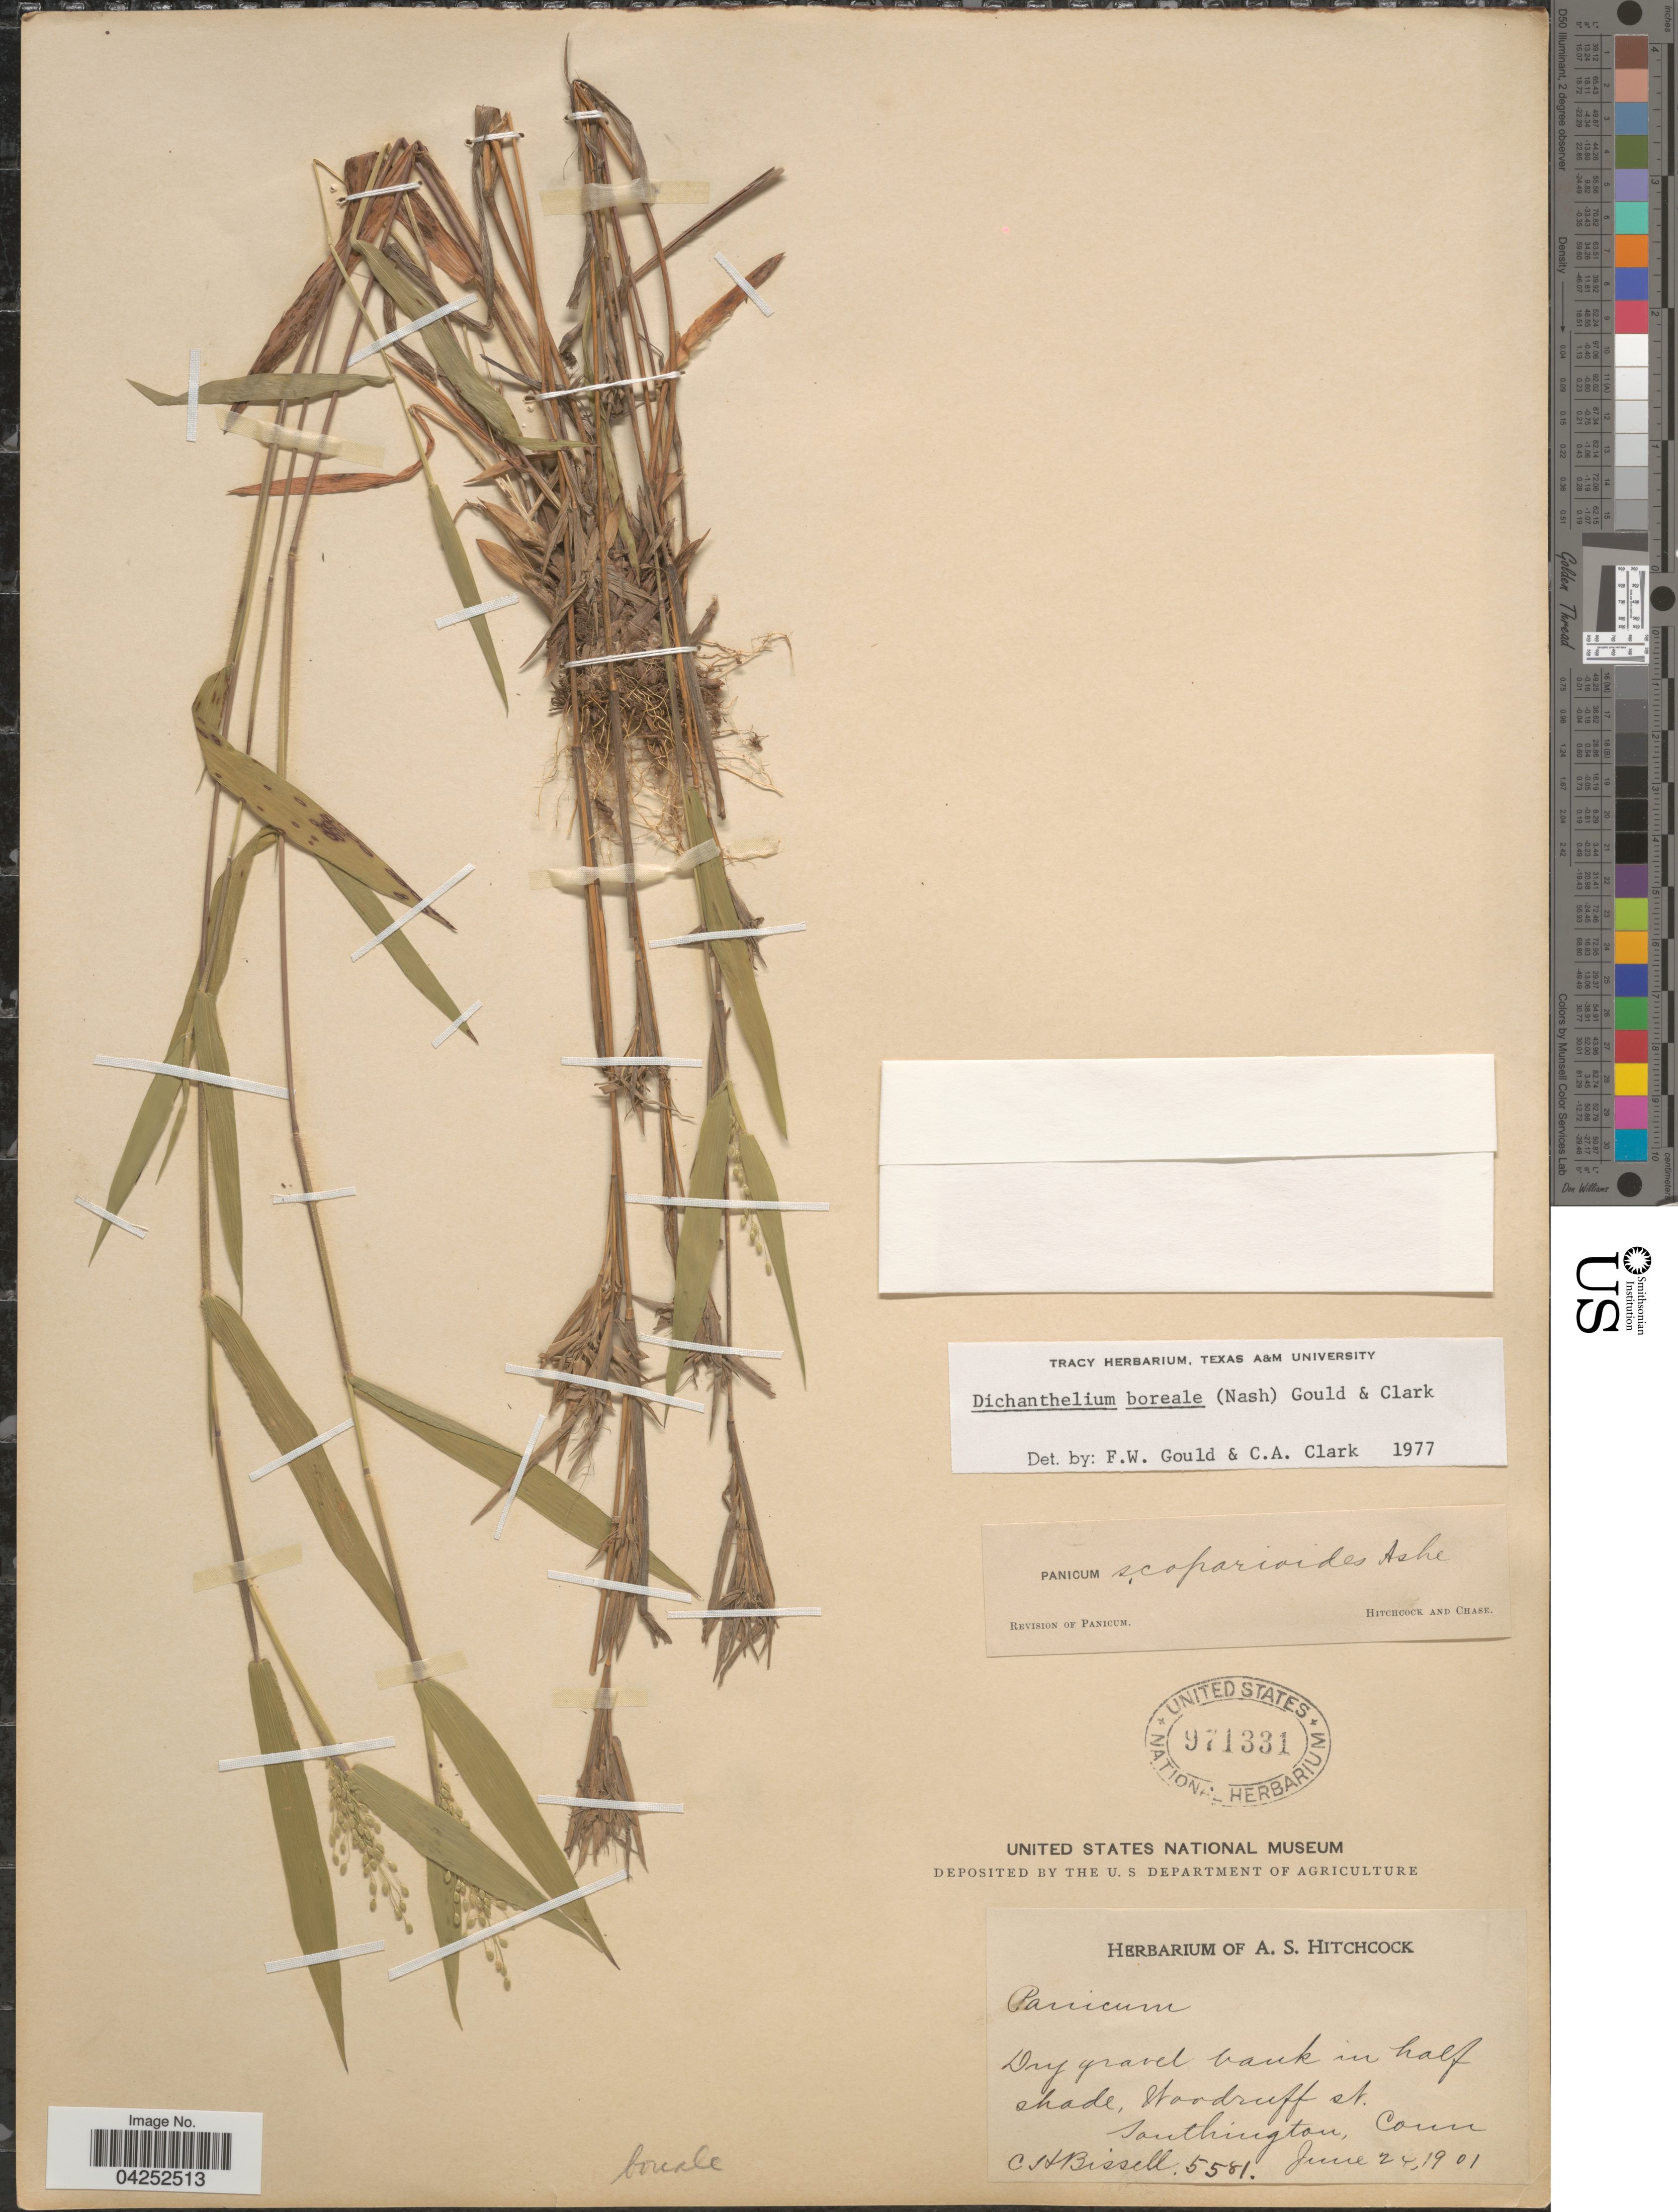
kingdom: Plantae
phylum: Tracheophyta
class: Liliopsida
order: Poales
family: Poaceae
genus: Dichanthelium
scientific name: Dichanthelium boreale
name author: (Nash) Freckmann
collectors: C. Bissell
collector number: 5581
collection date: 1901-06-20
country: United States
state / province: Connecticut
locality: Dry gravel bank in half shade, Woodruff st. Southington.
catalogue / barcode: US 971331